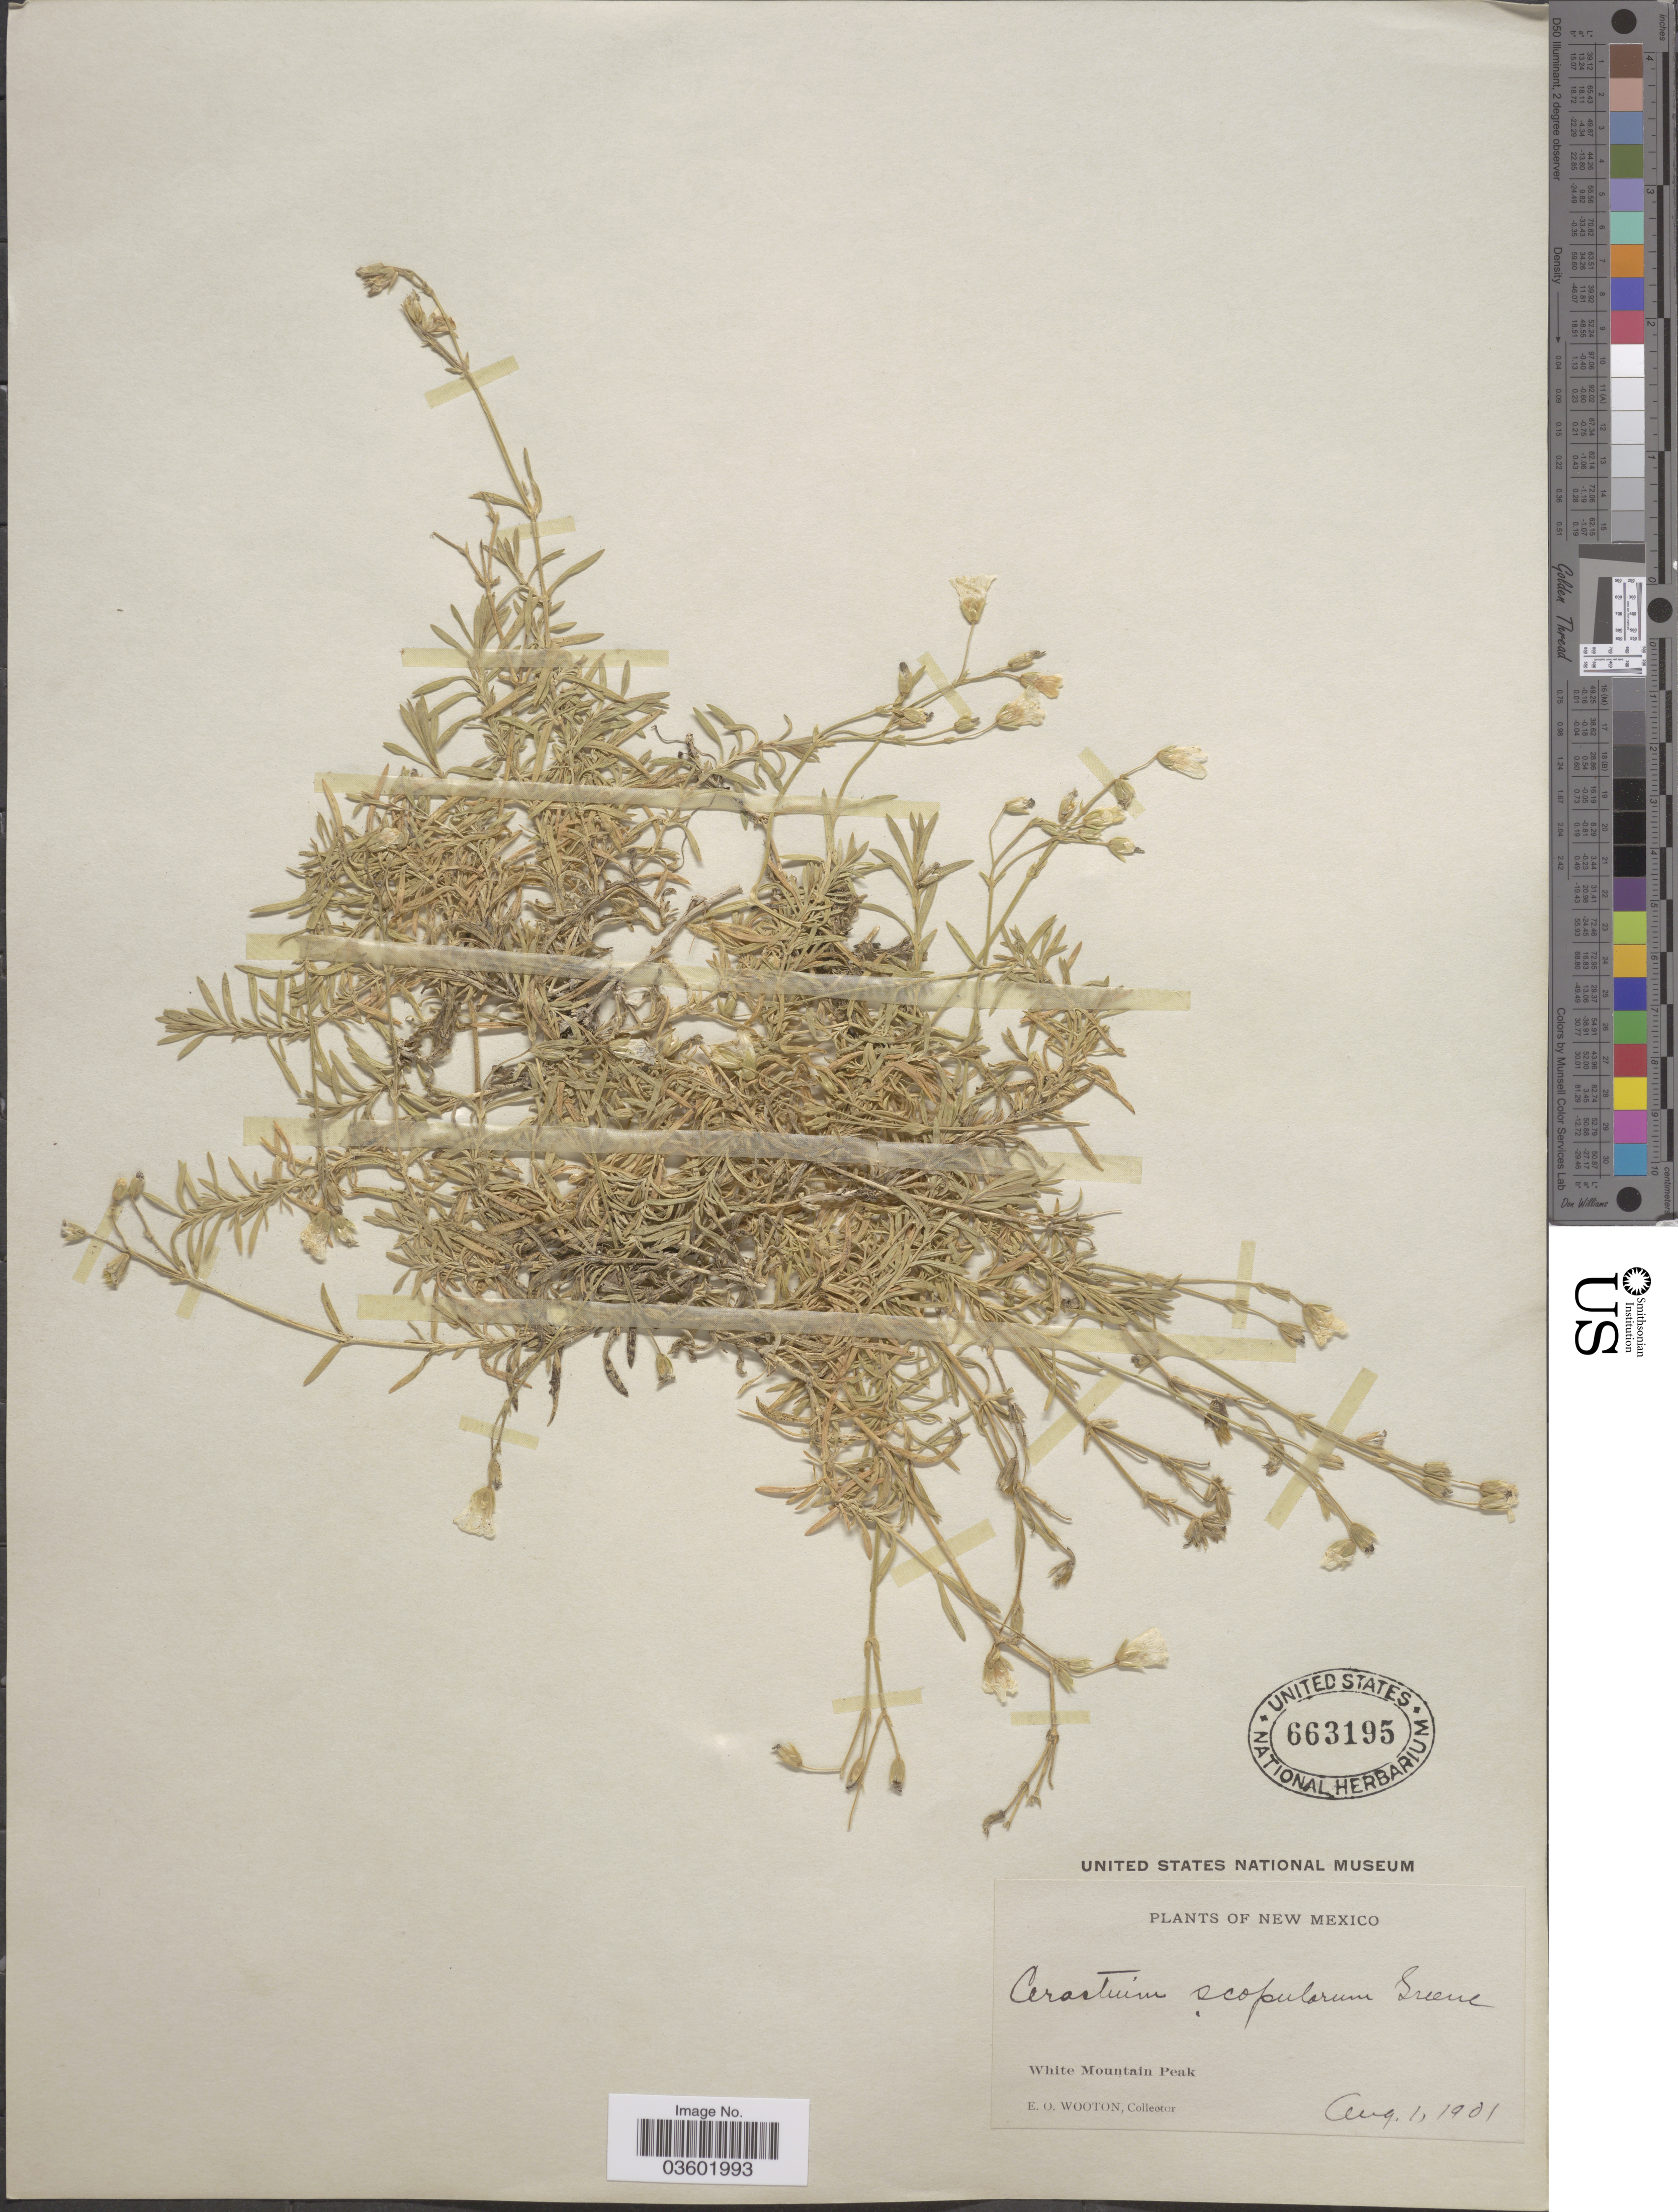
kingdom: Plantae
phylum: Tracheophyta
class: Magnoliopsida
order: Caryophyllales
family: Caryophyllaceae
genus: Cerastium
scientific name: Cerastium scopulorum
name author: Greene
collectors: E. O. Wooton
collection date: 1901-08-01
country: United States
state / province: New Mexico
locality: White Mountain Peak.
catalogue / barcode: US 663195